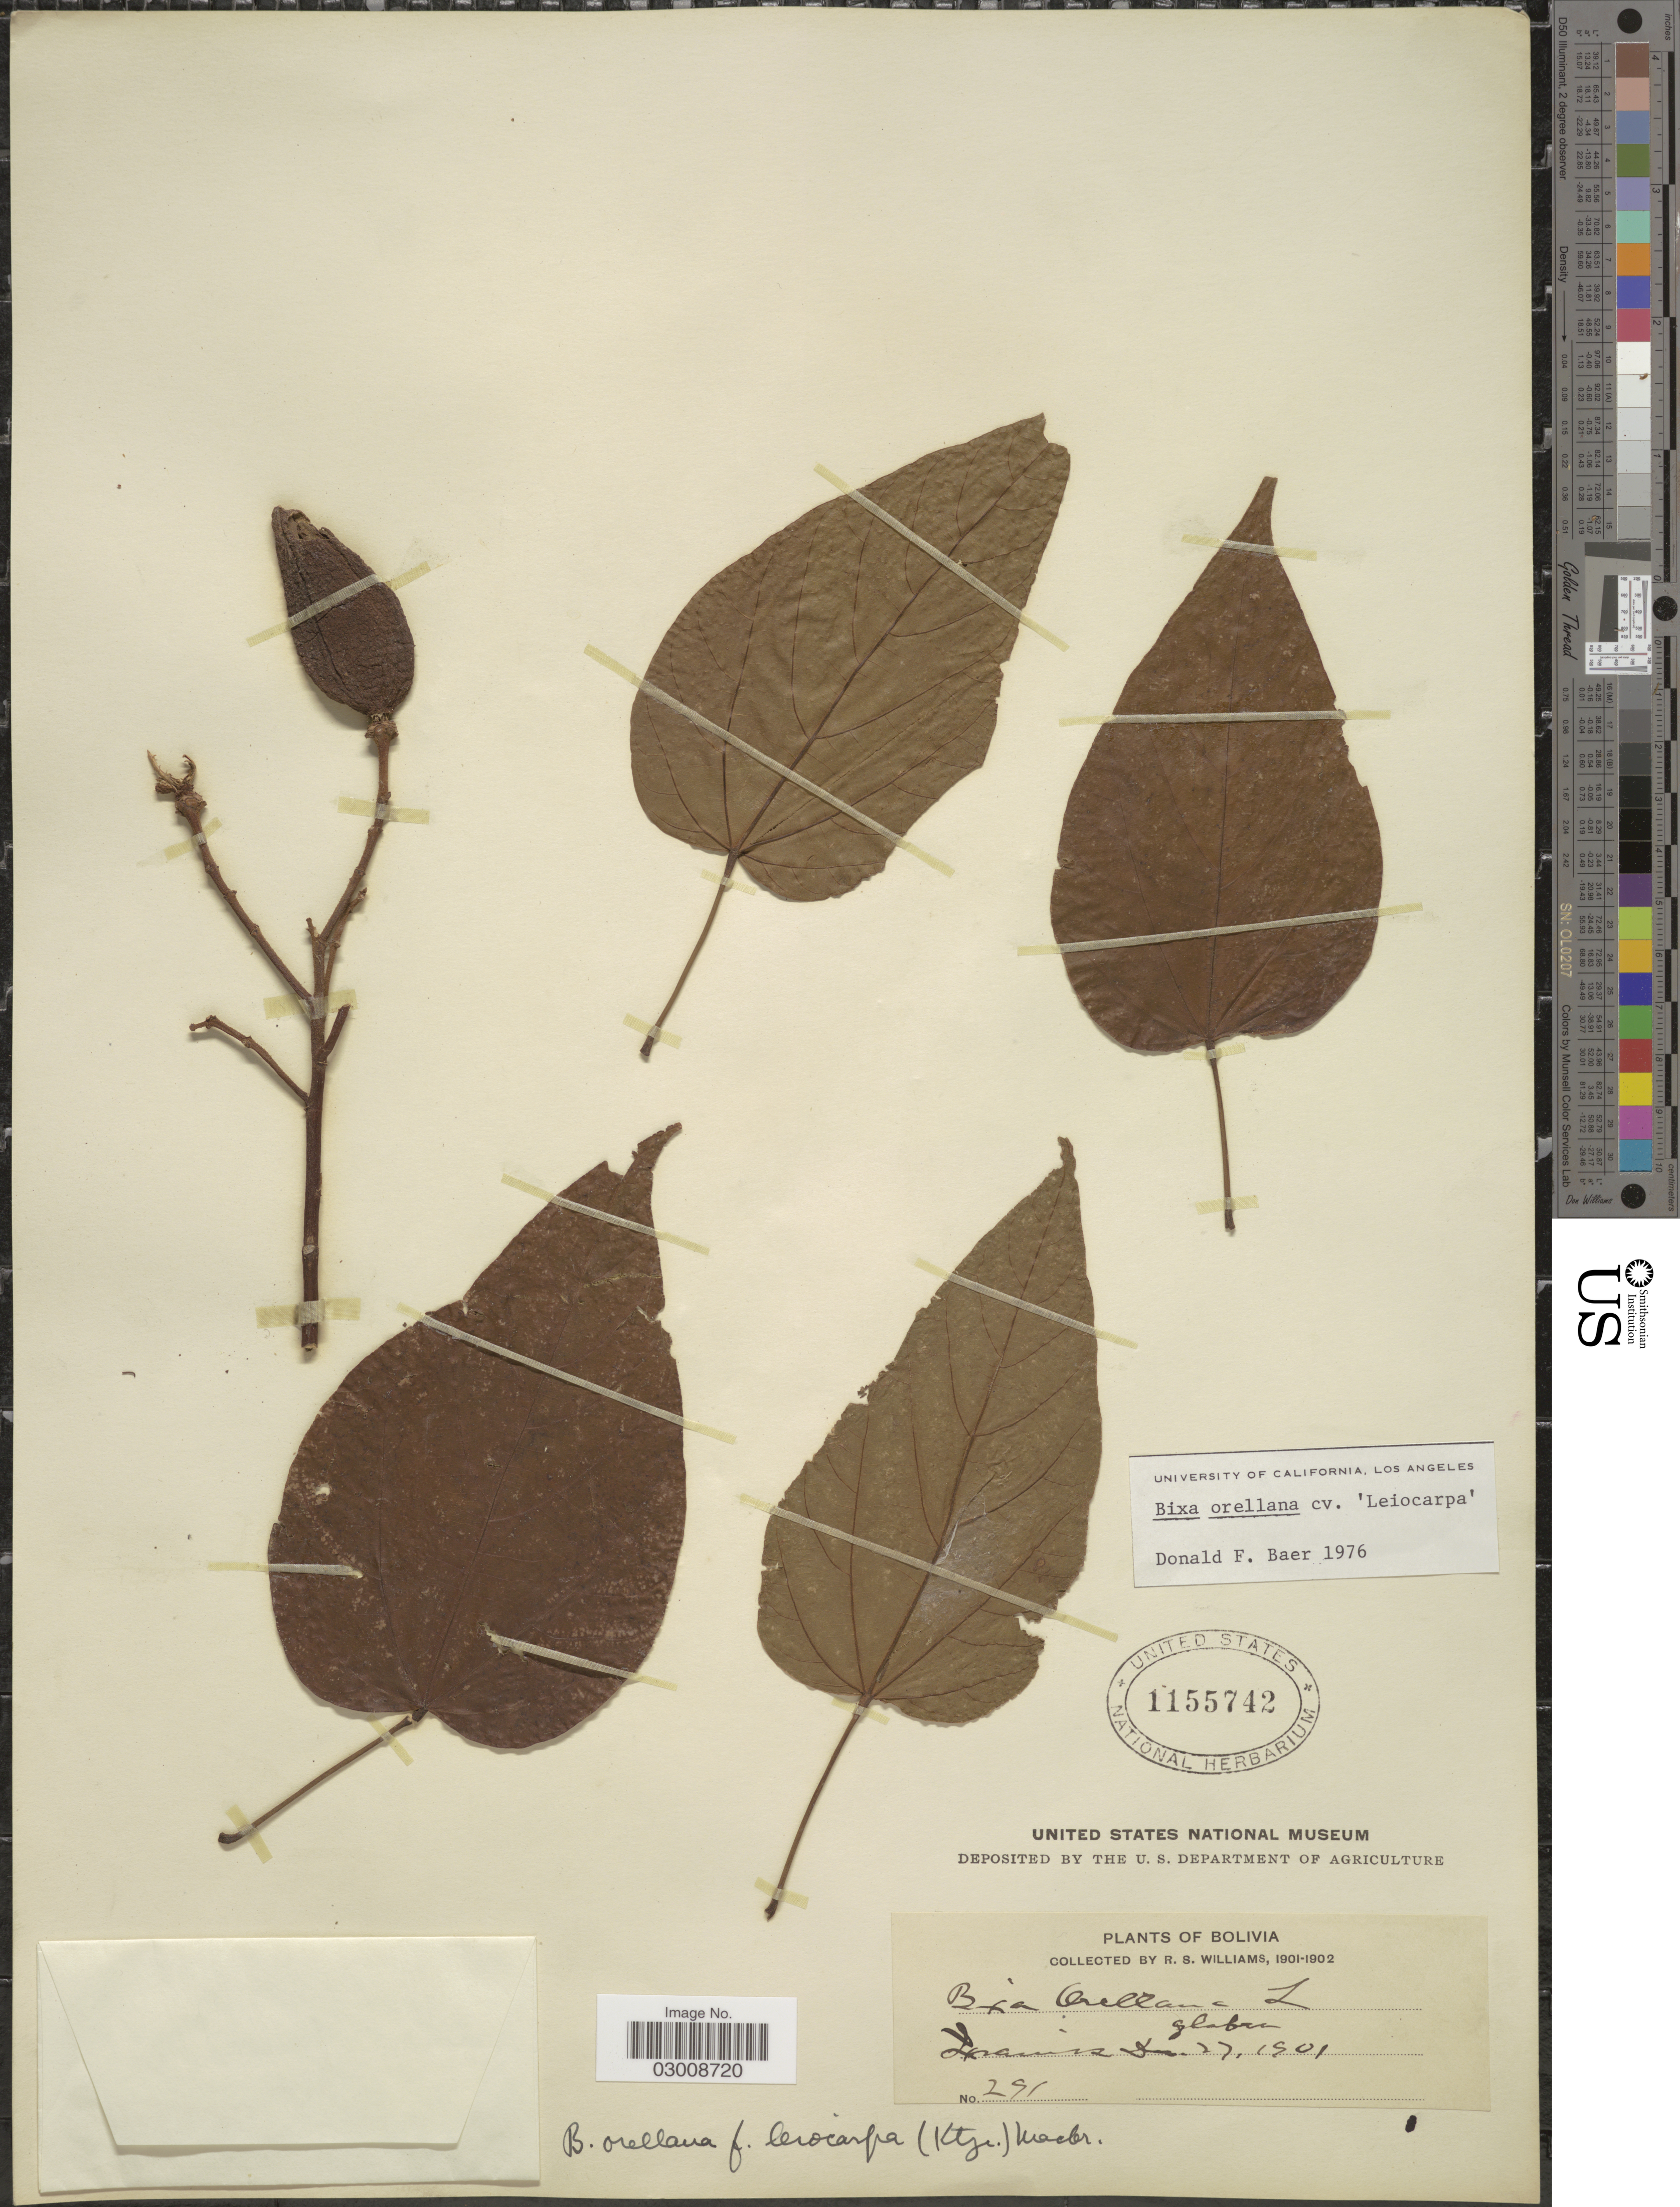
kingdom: Plantae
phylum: Tracheophyta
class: Magnoliopsida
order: Malvales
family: Bixaceae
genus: Bixa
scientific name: Bixa orellana f. leiocarpa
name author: (Kuntze) J.F. Macbr.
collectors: R. S. Williams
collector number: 291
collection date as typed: Dec. 27, 1901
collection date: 1901-12-27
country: Bolivia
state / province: La Paz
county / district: Iturralde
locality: Ixiamas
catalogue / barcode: US 1155742